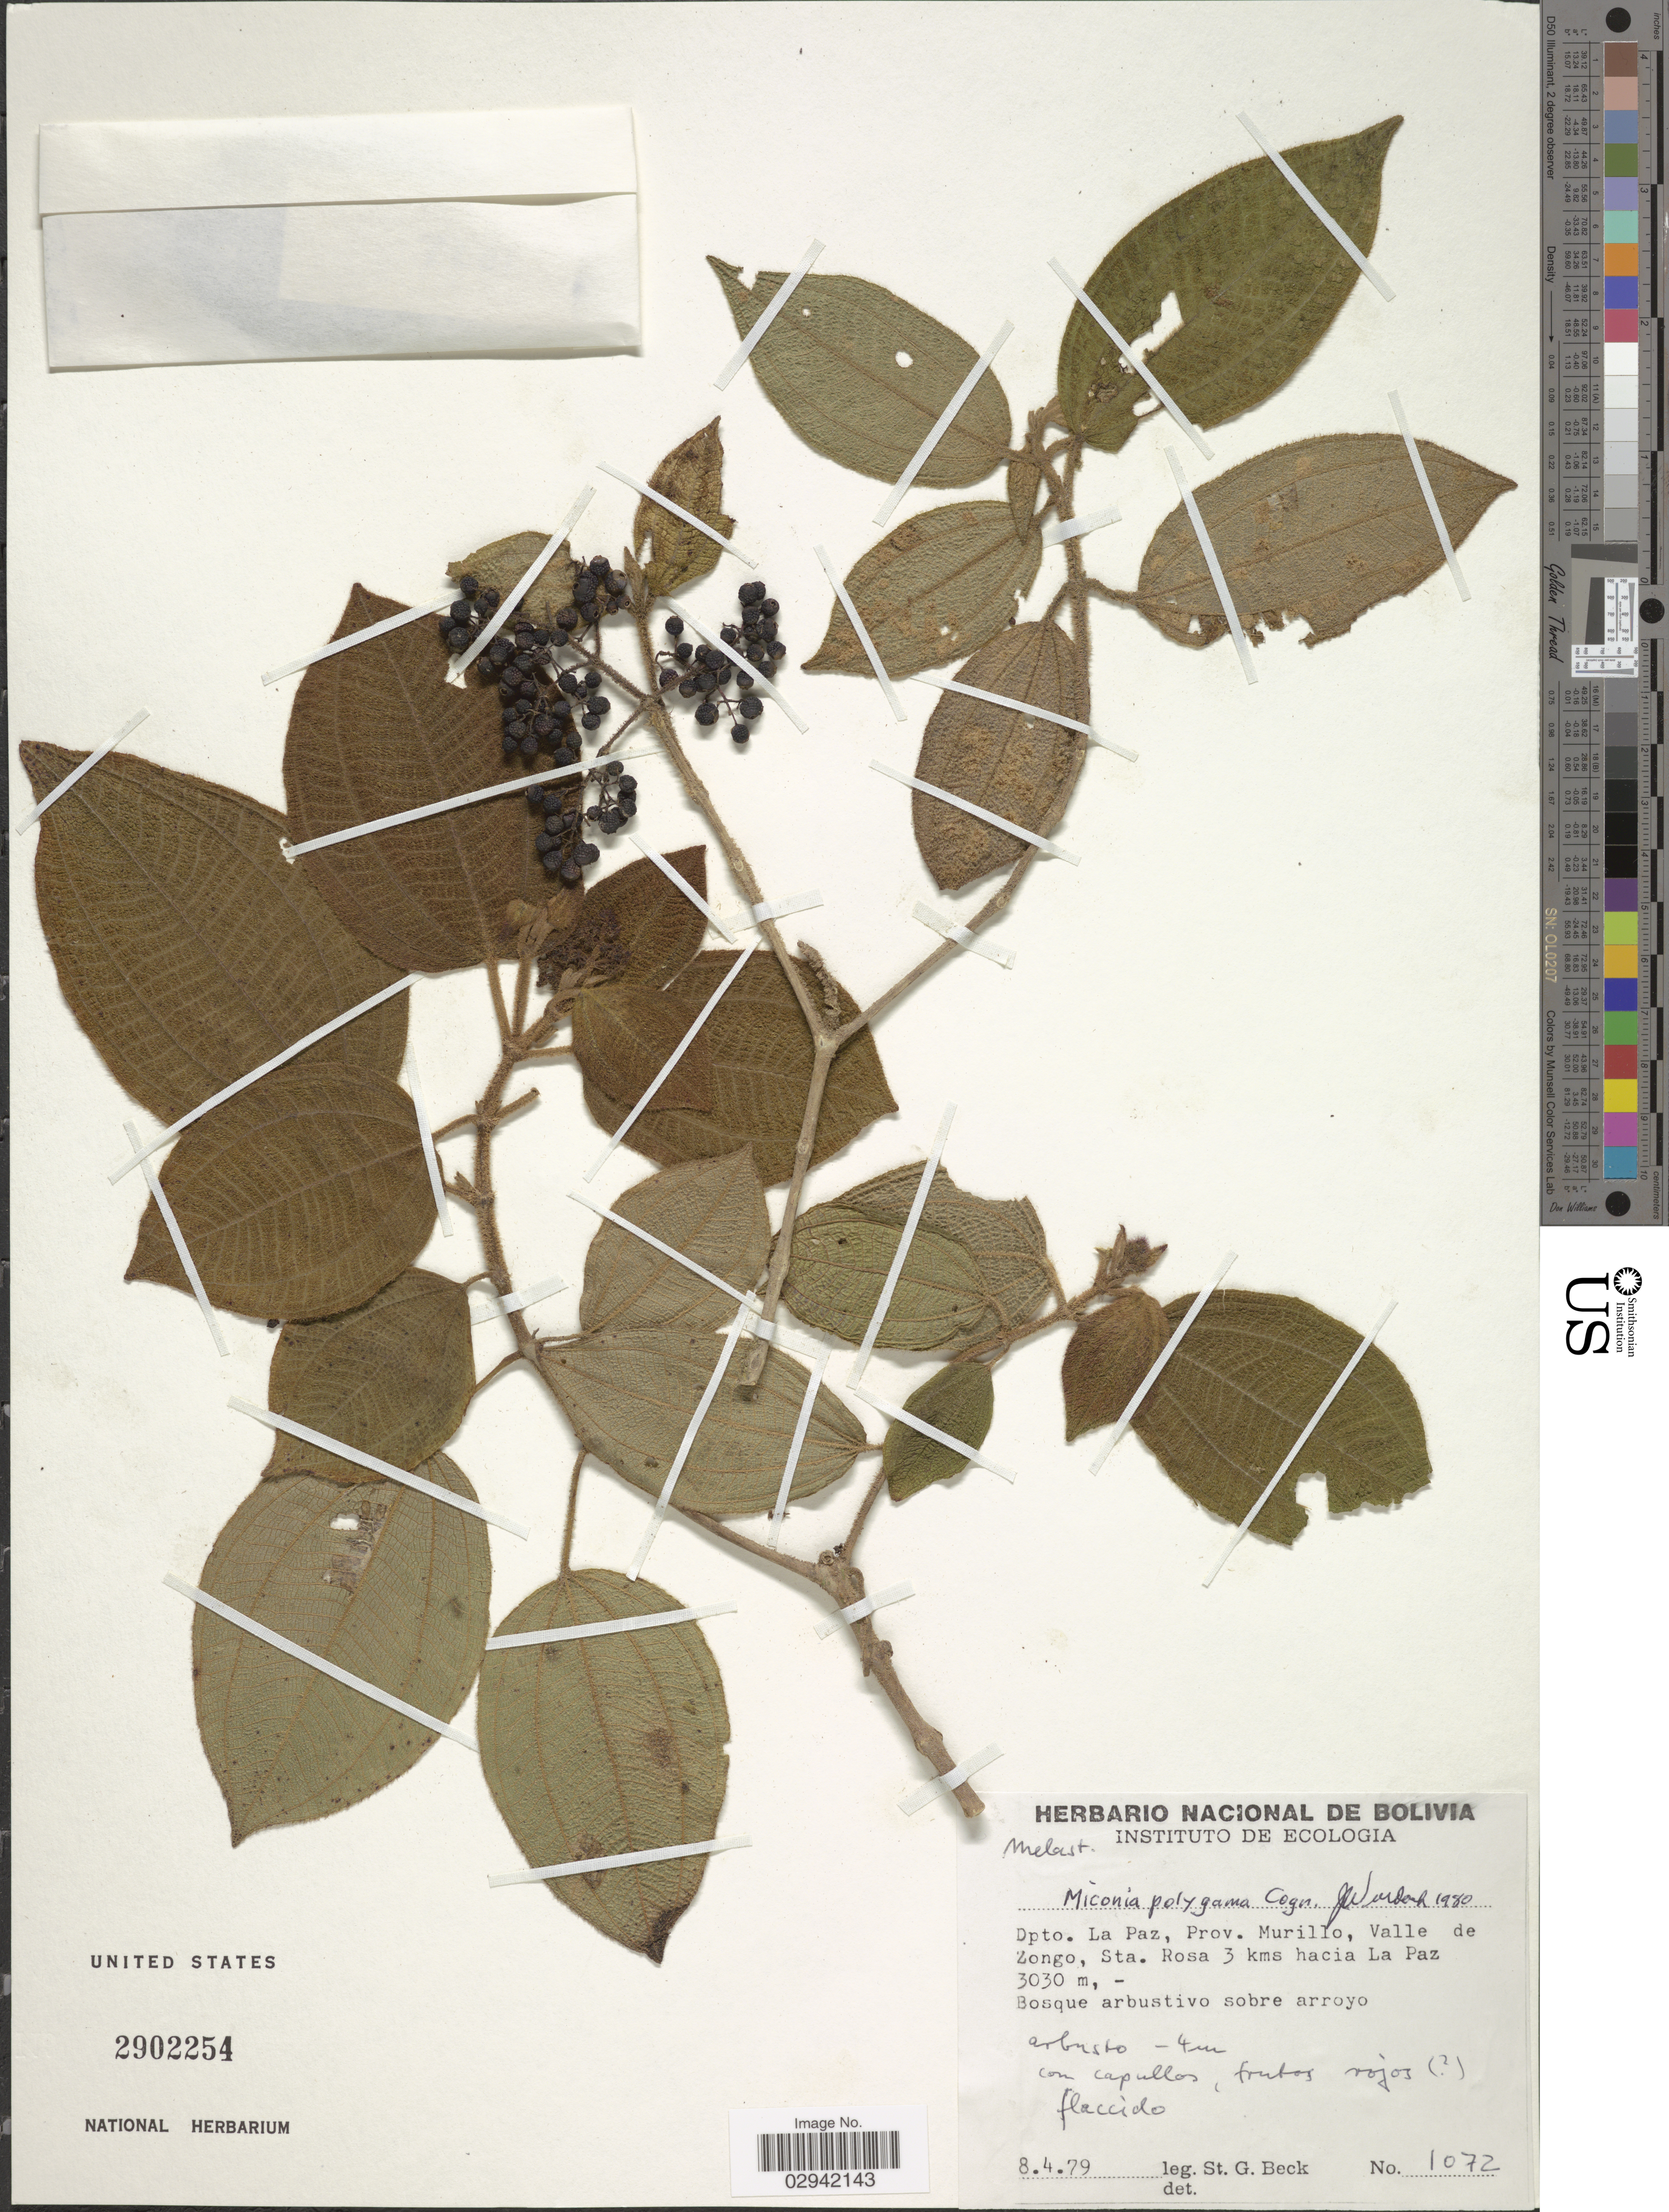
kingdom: Plantae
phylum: Tracheophyta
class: Magnoliopsida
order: Myrtales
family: Melastomataceae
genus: Miconia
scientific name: Miconia polygama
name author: Cogn.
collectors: S. G. Beck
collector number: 1072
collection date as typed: Transcribed d/m/y: 8/4/79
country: Bolivia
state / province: La Paz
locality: Dpto. La Paz, Prov. Murillo, Valle de Zongo, Sta. Rosa 3 kms hacia La Paz.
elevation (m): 3030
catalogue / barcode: US 2902254